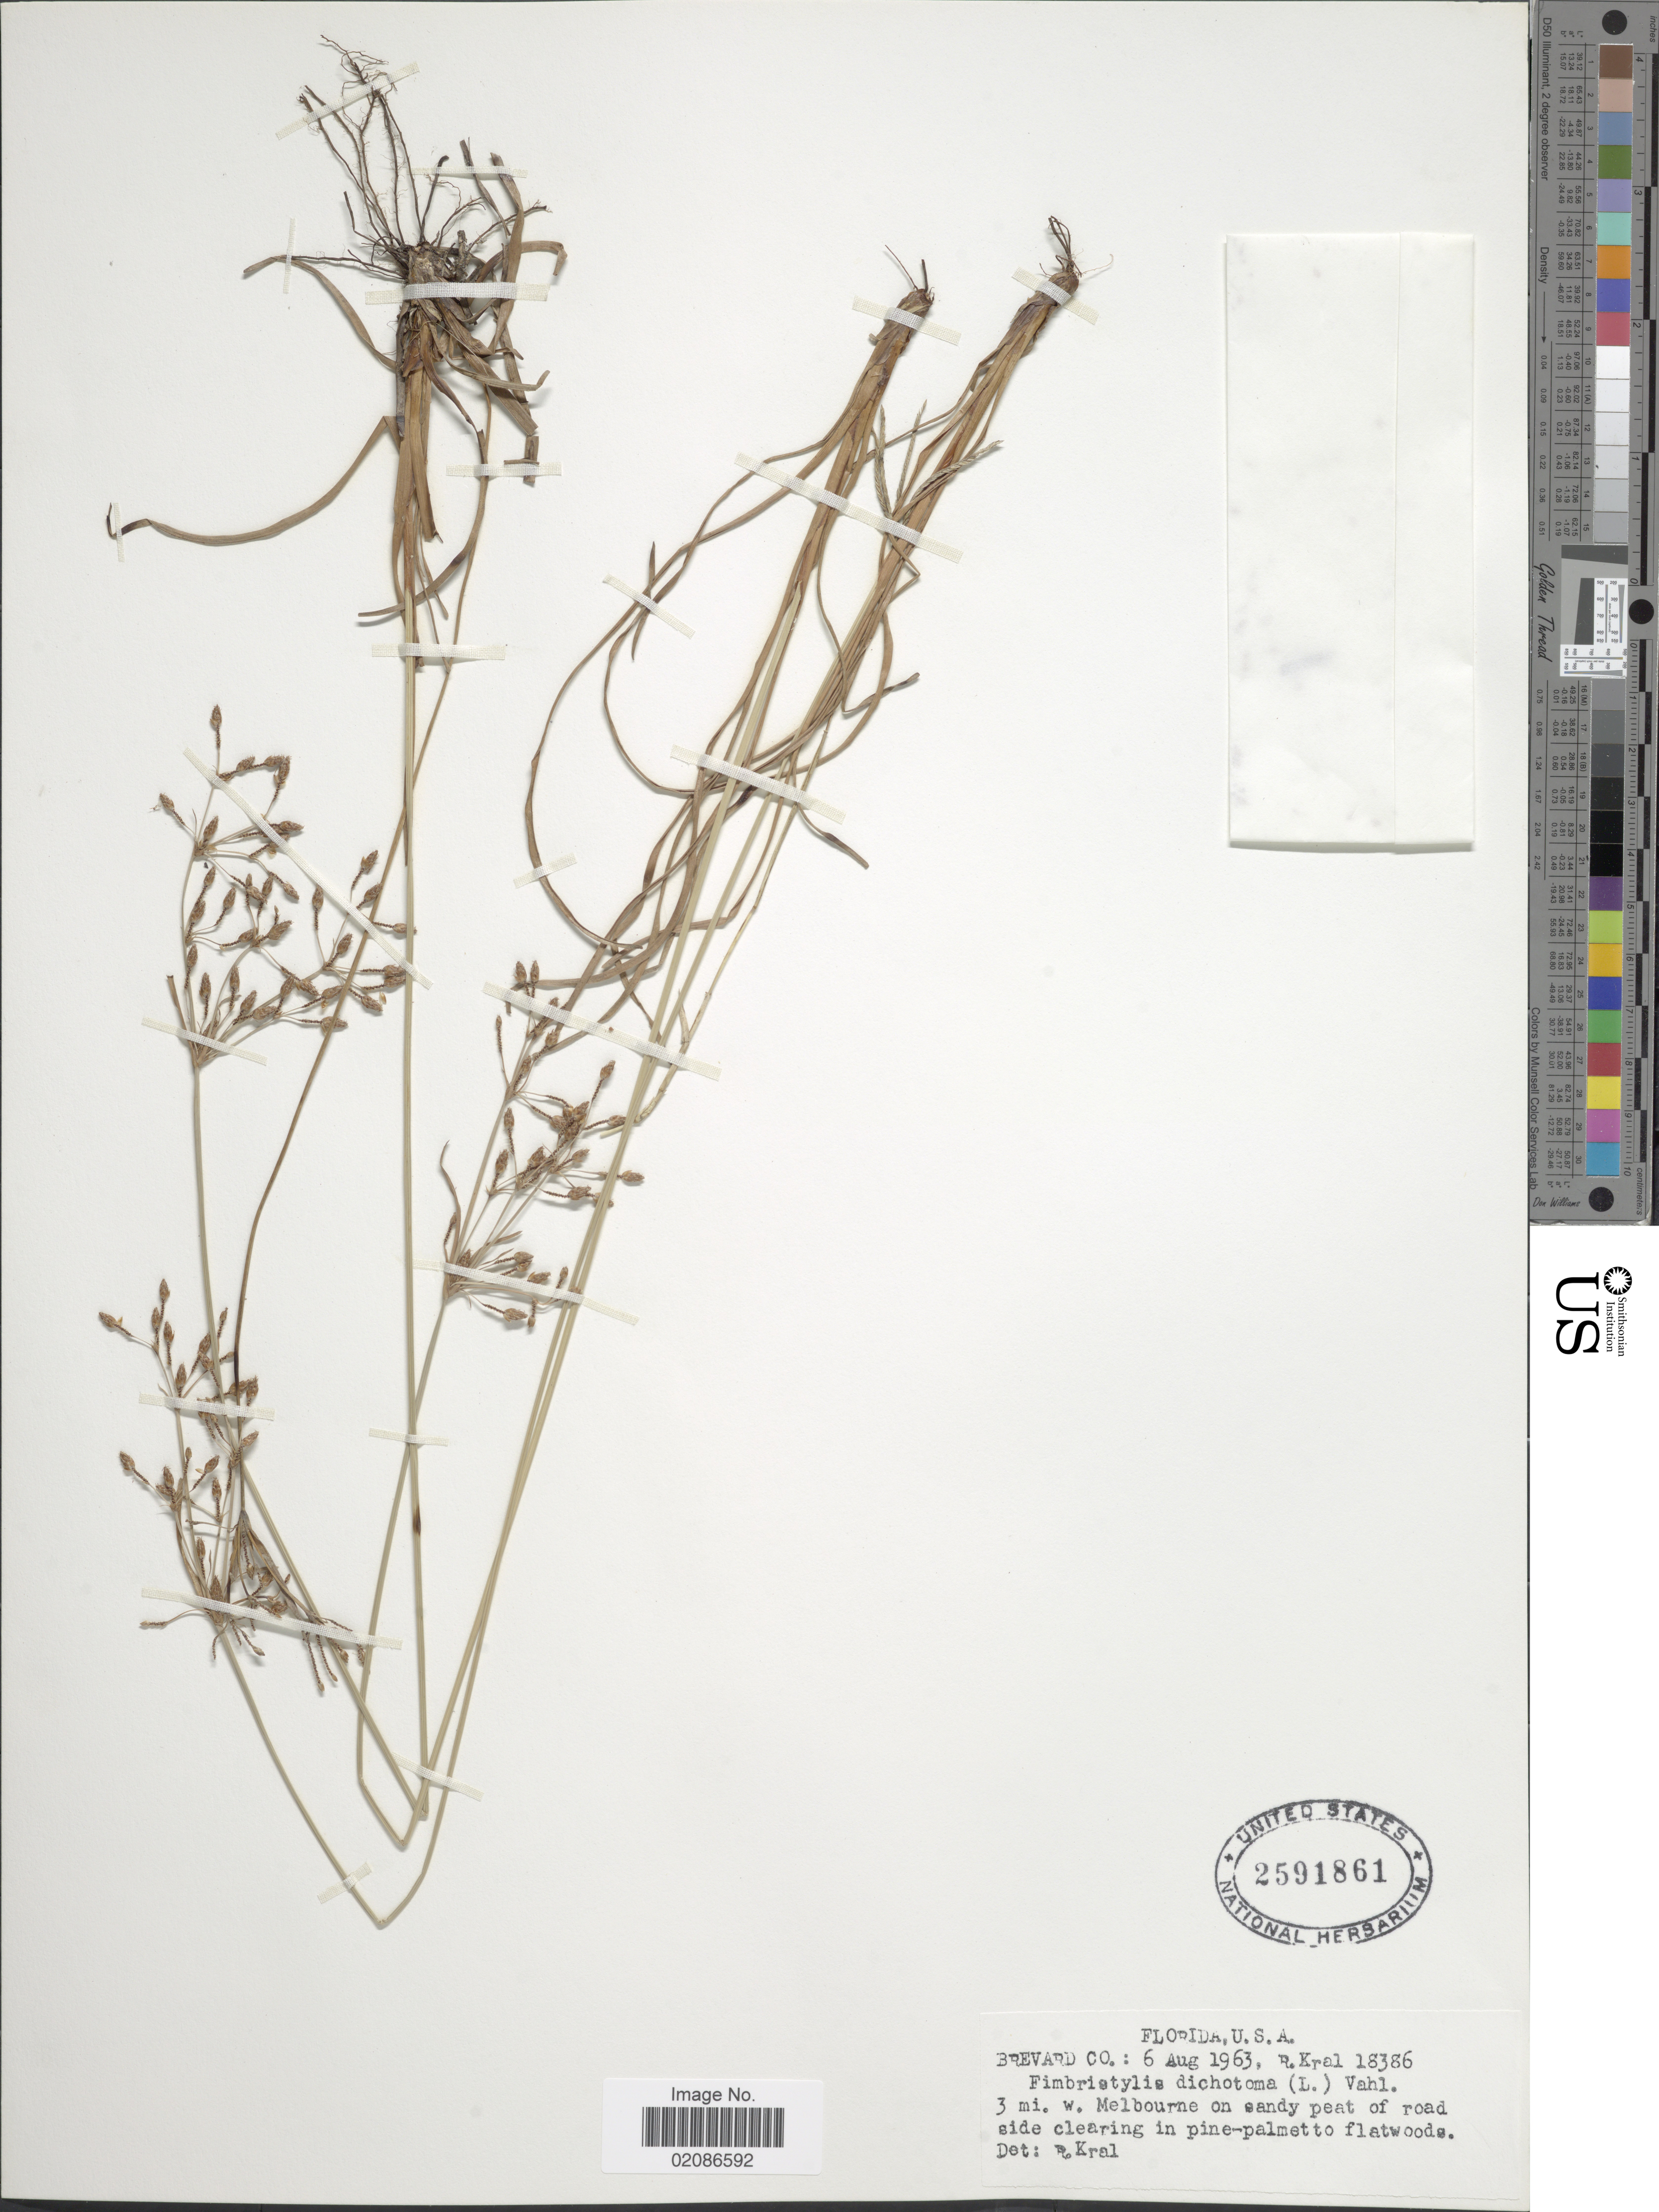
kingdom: Plantae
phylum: Tracheophyta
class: Liliopsida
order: Poales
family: Cyperaceae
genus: Fimbristylis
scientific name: Fimbristylis dichotoma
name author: (L.) Vahl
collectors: R. Kral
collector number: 18386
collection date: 1963-08-06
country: United States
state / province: Florida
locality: Brevard Co; 3 mi w. Melbourne on sandy peat of road side clearing in pine-palmetto flatwoods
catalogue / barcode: US 2591861